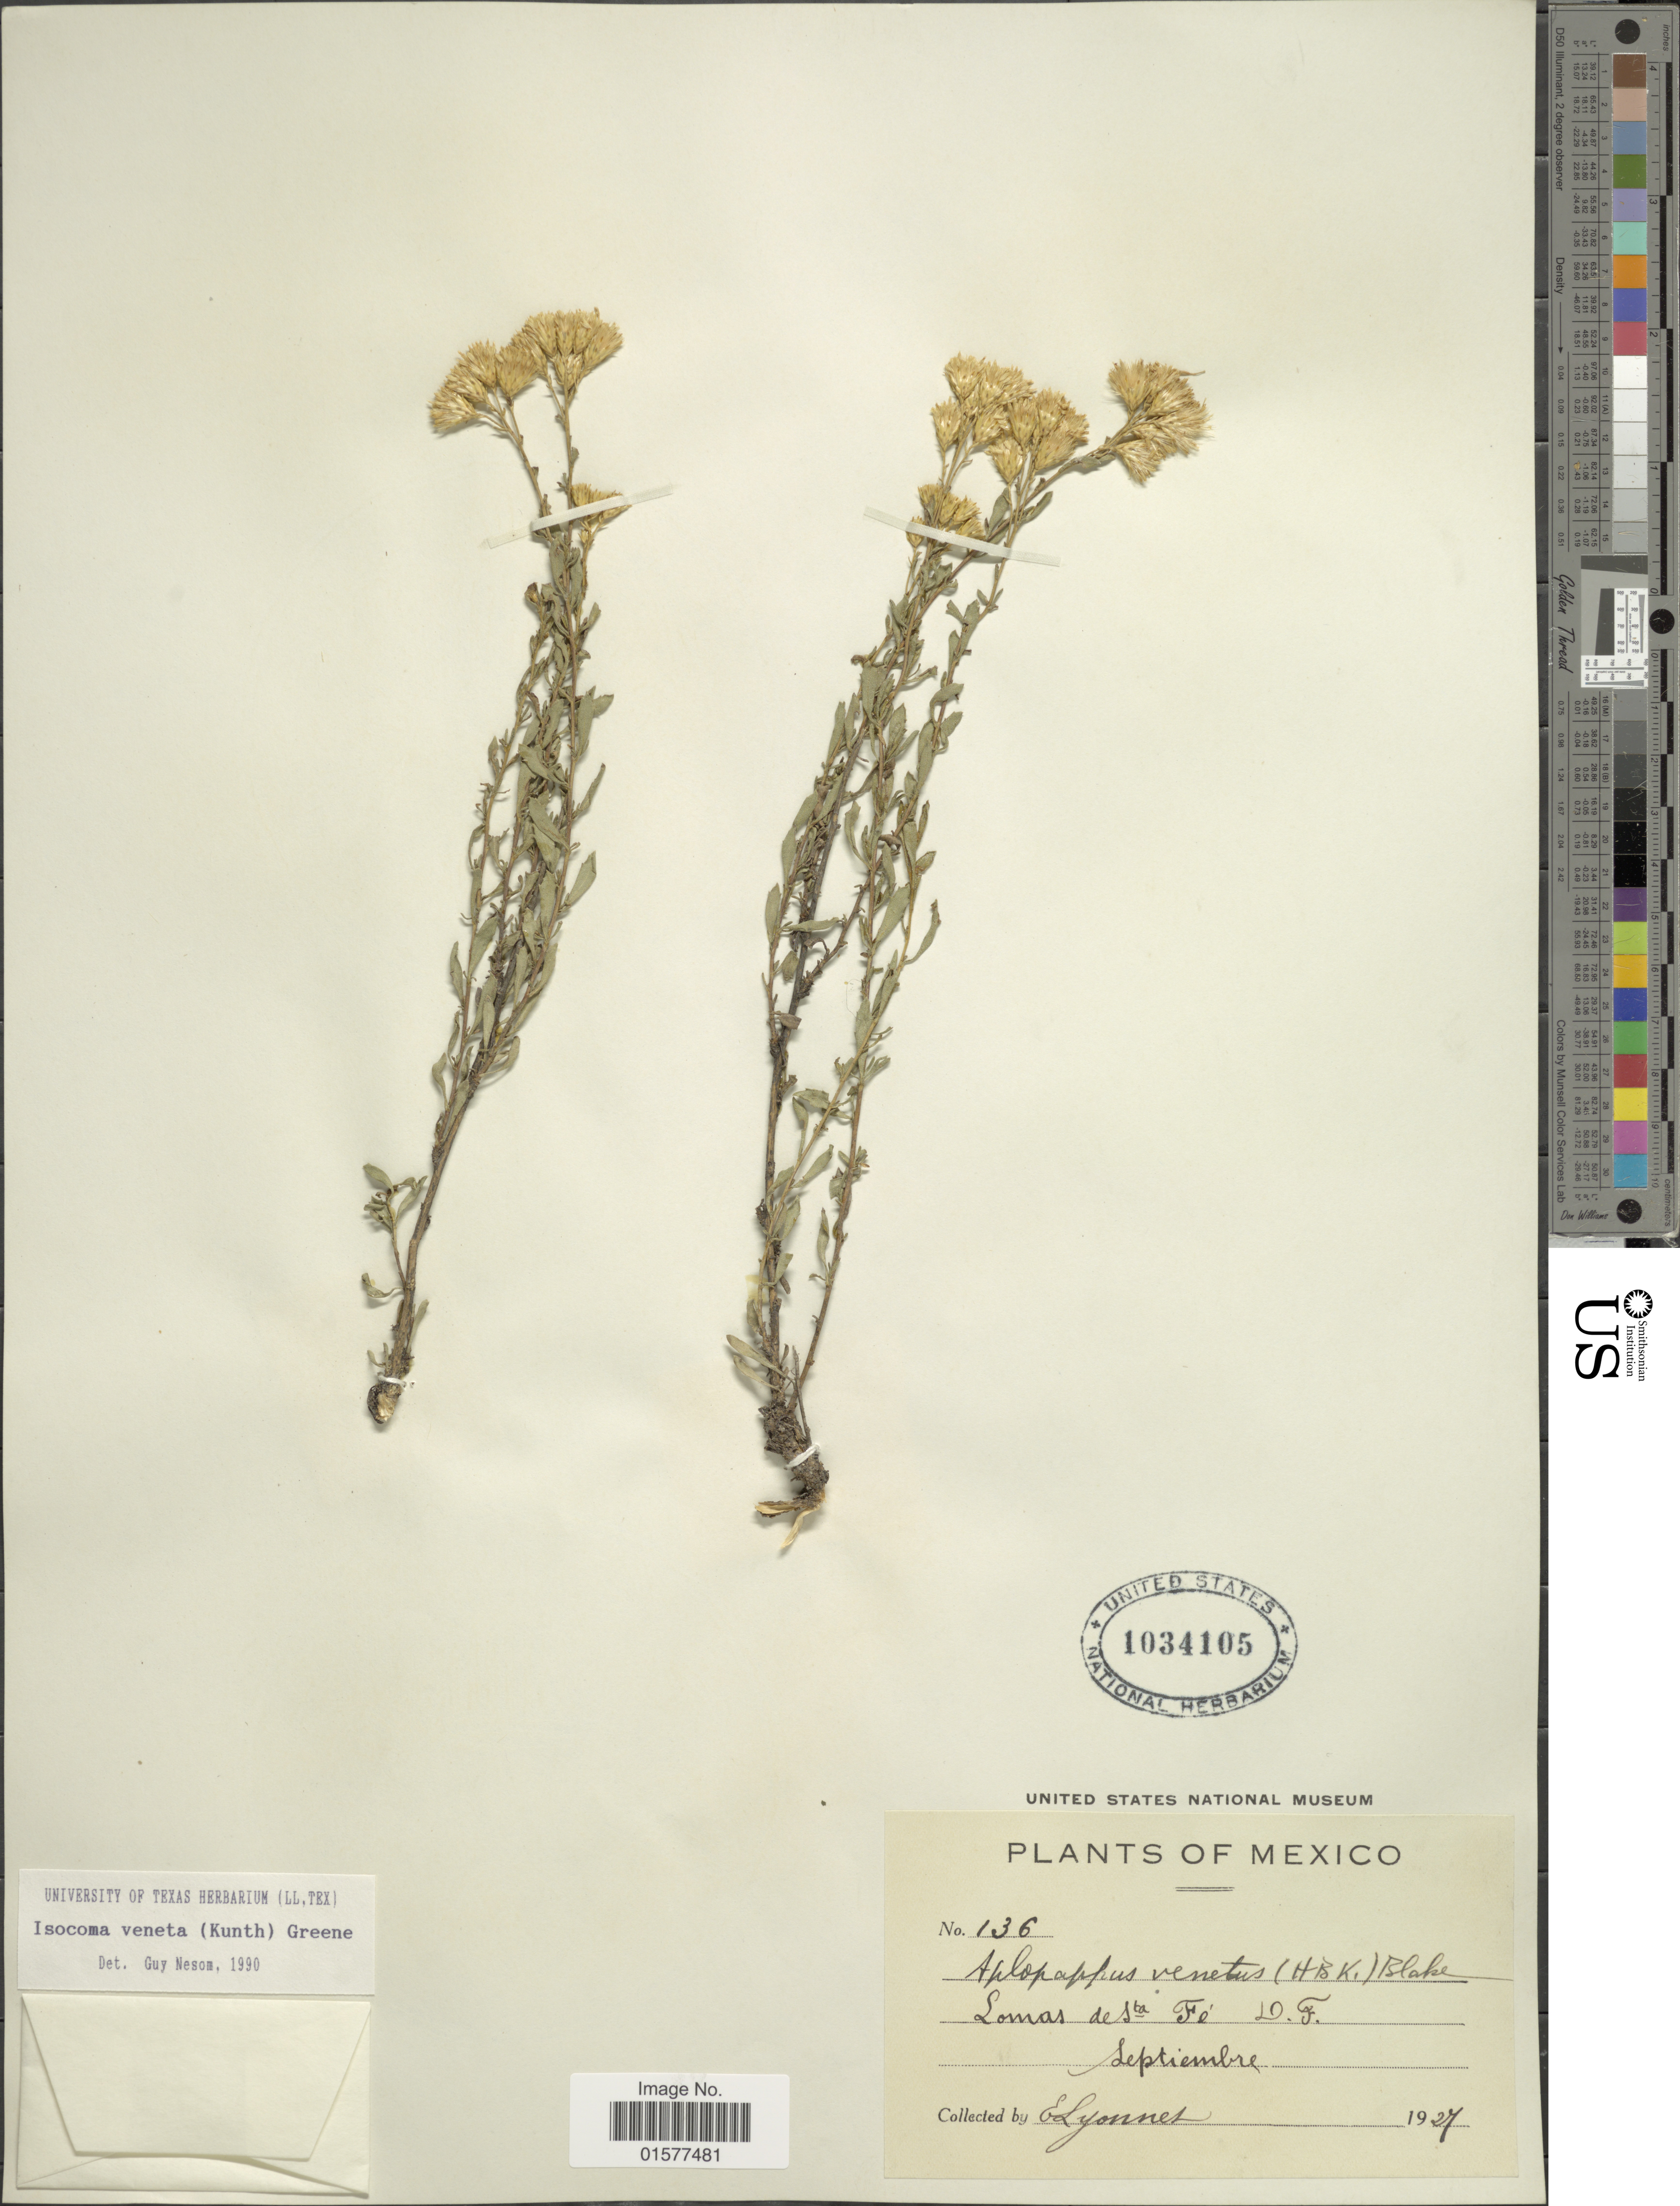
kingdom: Plantae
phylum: Tracheophyta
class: Magnoliopsida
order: Asterales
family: Asteraceae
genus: Isocoma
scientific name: Isocoma veneta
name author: (Kunth) Greene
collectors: E. Lyonnet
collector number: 136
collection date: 1927-09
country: Mexico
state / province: Distrito Federal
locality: Lomas de sta Fe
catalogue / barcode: US 1034105